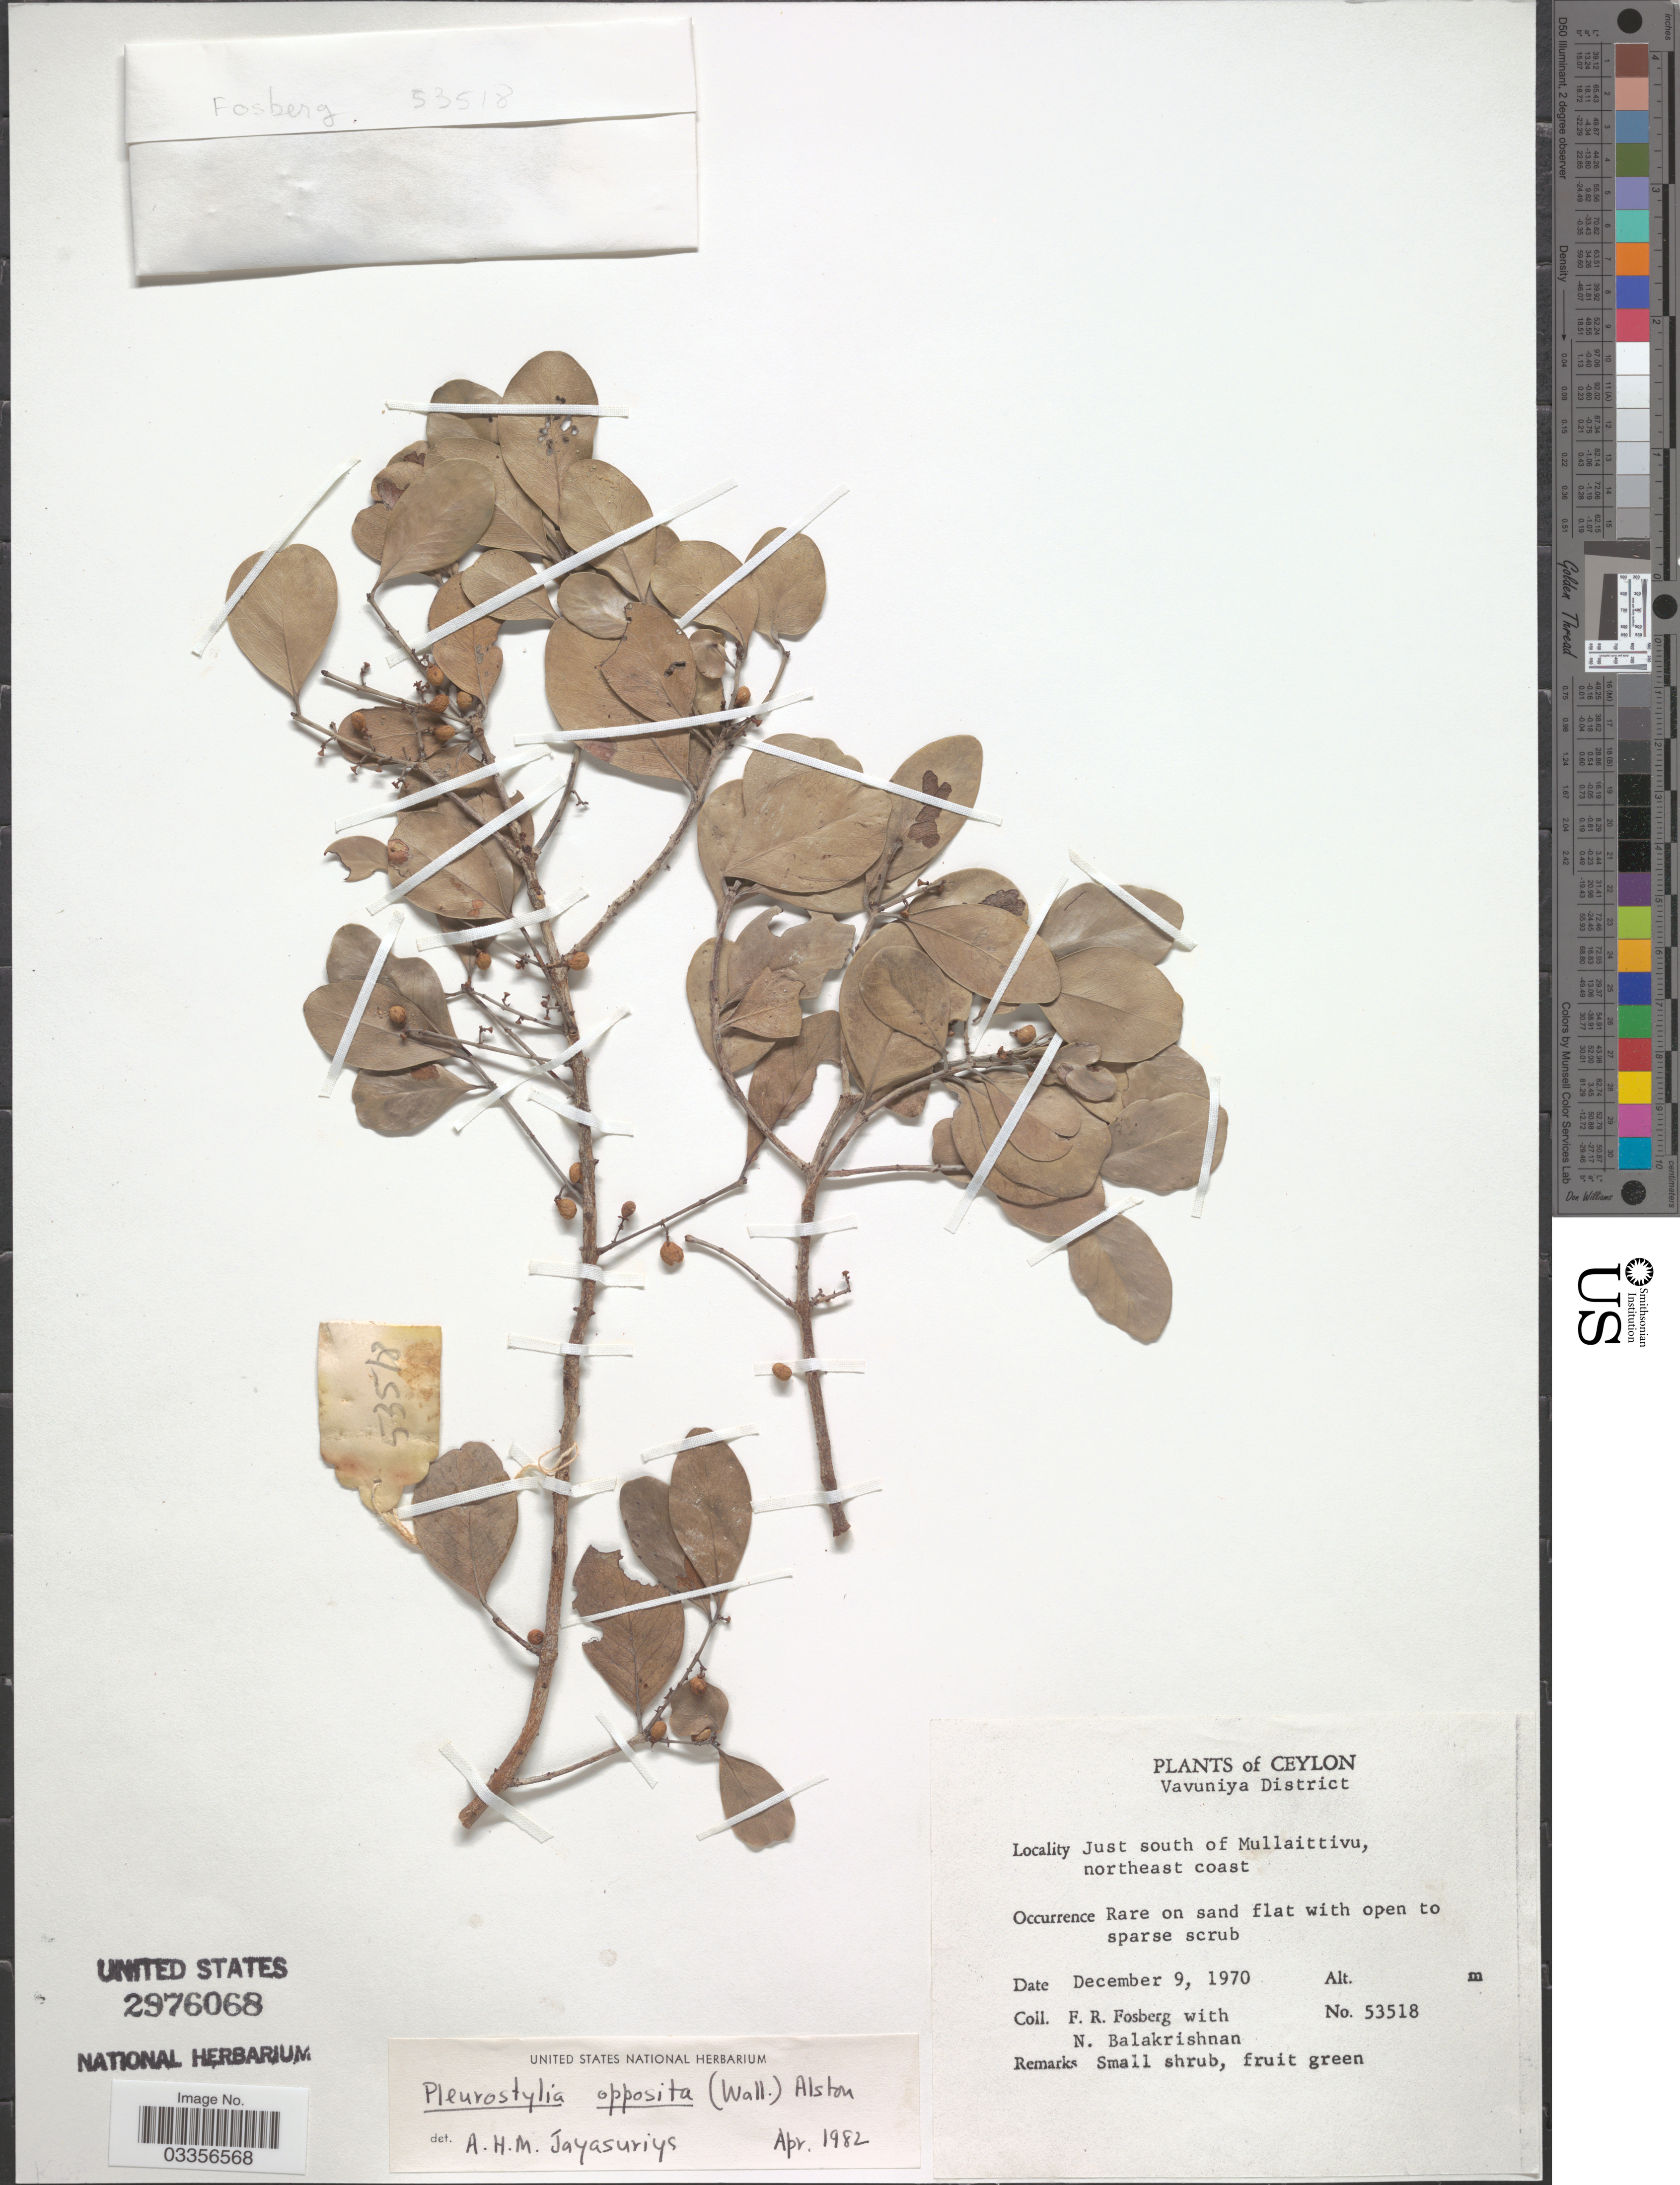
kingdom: Plantae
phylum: Tracheophyta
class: Magnoliopsida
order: Celastrales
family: Celastraceae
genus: Pleurostylia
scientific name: Pleurostylia opposita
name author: (Wall.) Alston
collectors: F. R. Fosberg & N. Balakrishnan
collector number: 53518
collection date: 1970-12-09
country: Sri Lanka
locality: Ceylon, Vavuniya District, Just south of Mullattivu northeast coast.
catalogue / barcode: US 2976068